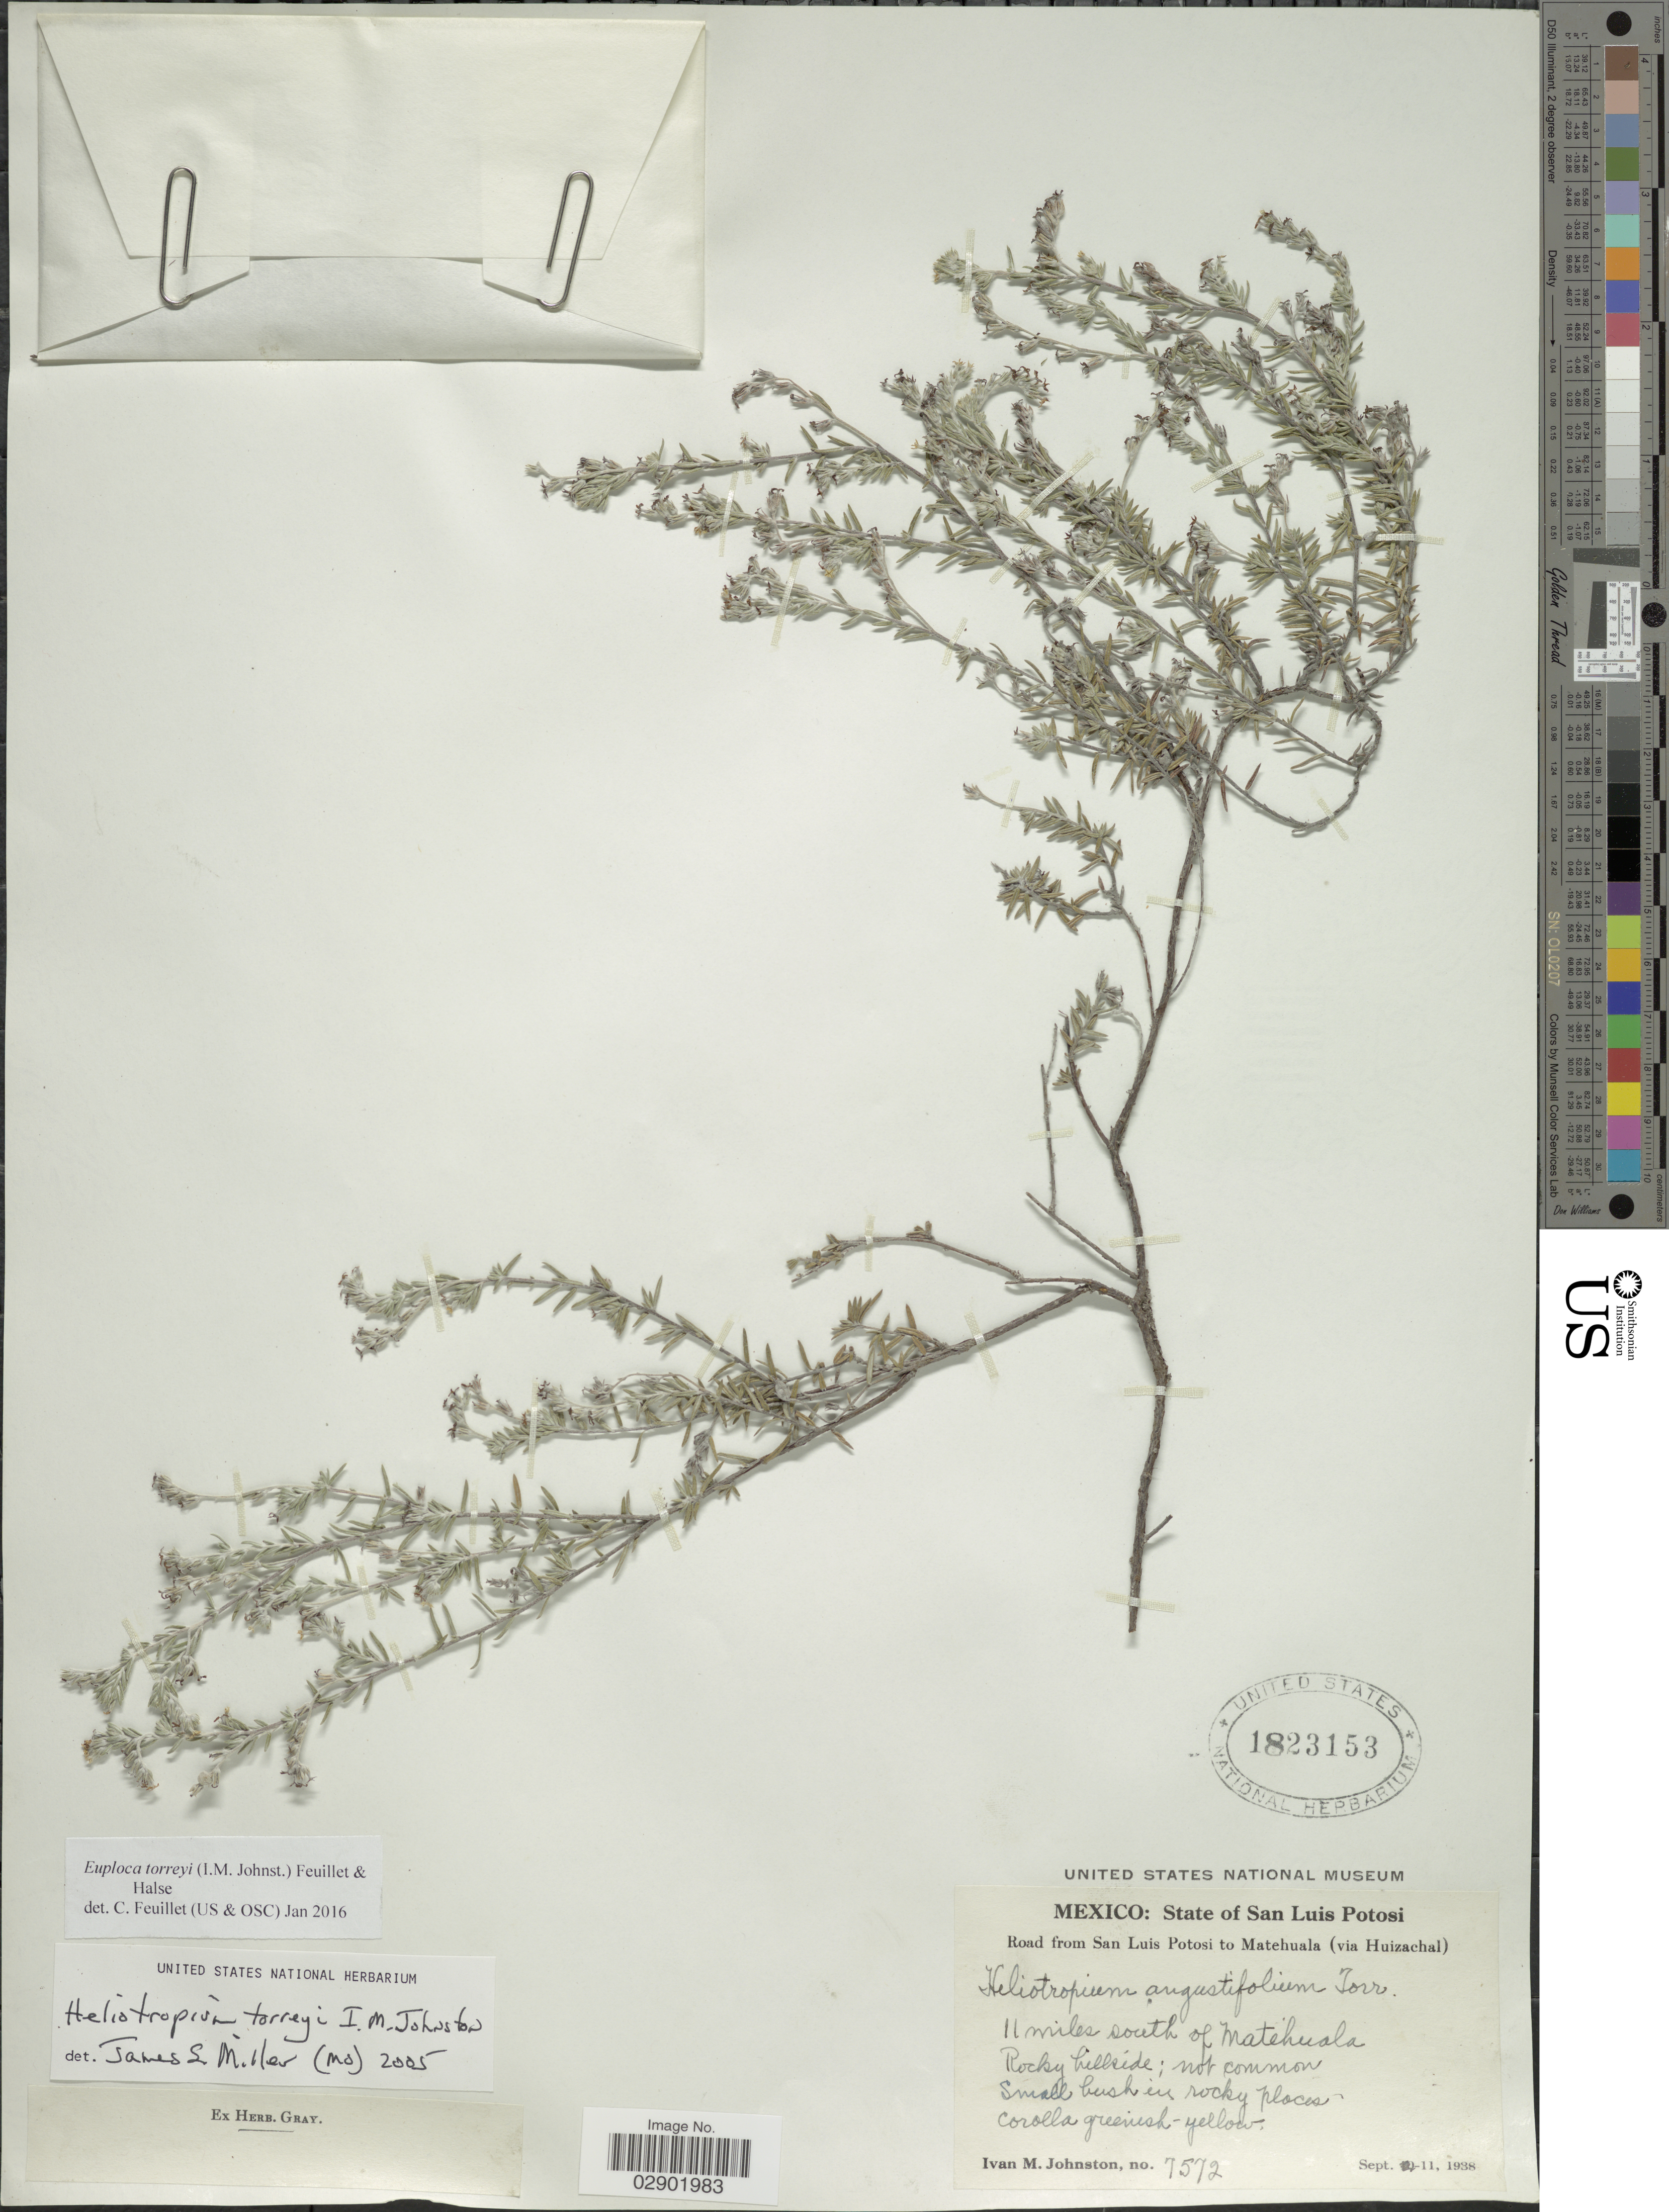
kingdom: Plantae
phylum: Tracheophyta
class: Magnoliopsida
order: Boraginales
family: Heliotropiaceae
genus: Euploca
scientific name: Euploca torreyi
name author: (I.M. Johnst.) Feuillet & Halse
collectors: I.M. Johnston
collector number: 7572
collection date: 1938-09-11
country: Mexico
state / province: San Luis Potosí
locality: Road from San Luis Potosi to matehuala (via Huizachal). 11 miles south of Matehuala.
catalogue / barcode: US 1823153